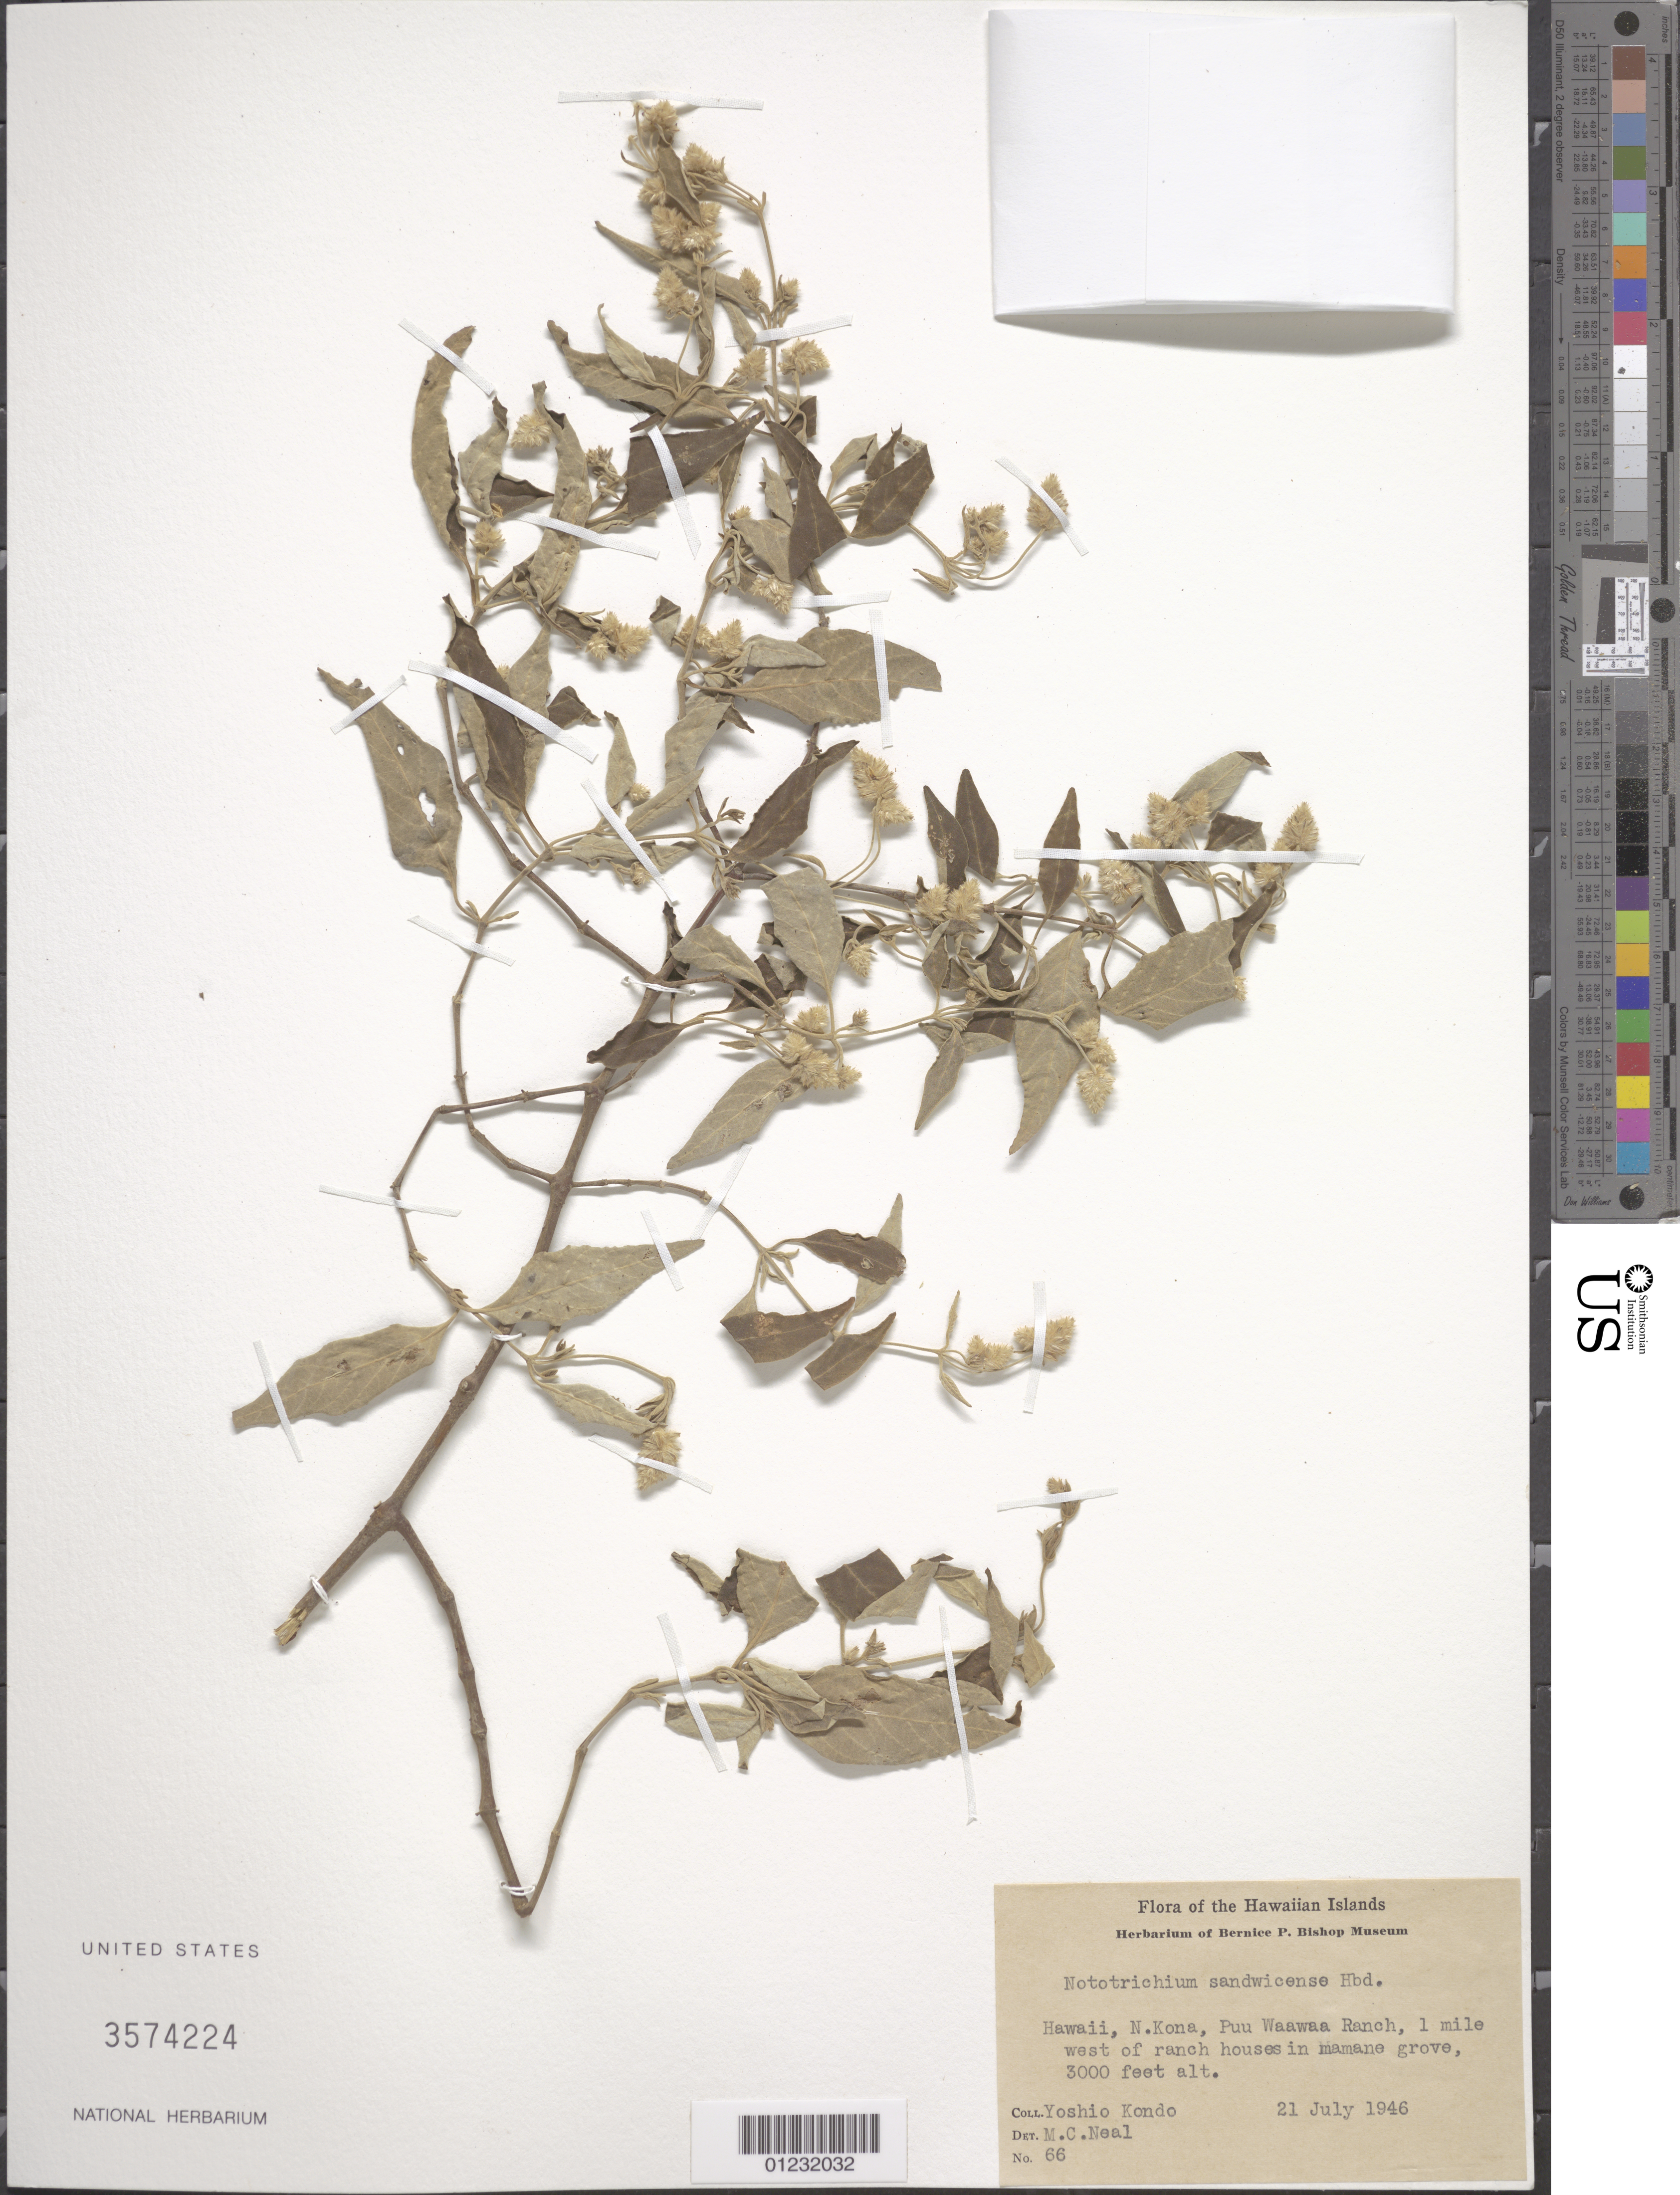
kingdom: Plantae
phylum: Tracheophyta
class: Magnoliopsida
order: Caryophyllales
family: Amaranthaceae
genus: Achyranthes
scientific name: Achyranthes sandwicensis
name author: (A. Gray) Di Vincenzo et al.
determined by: Wagner, W. L., (BOT), Smithsonian Institution - National Museum of Natural History (UNITED STATES)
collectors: Y. Kondo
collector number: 66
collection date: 1946-07-21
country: United States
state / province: Hawaii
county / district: Hawaii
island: Hawaii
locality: N. Kona, Puu Waawaa Ranch, 1 mile W of ranch houses in mamane grove.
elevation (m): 914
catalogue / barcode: US 3574224